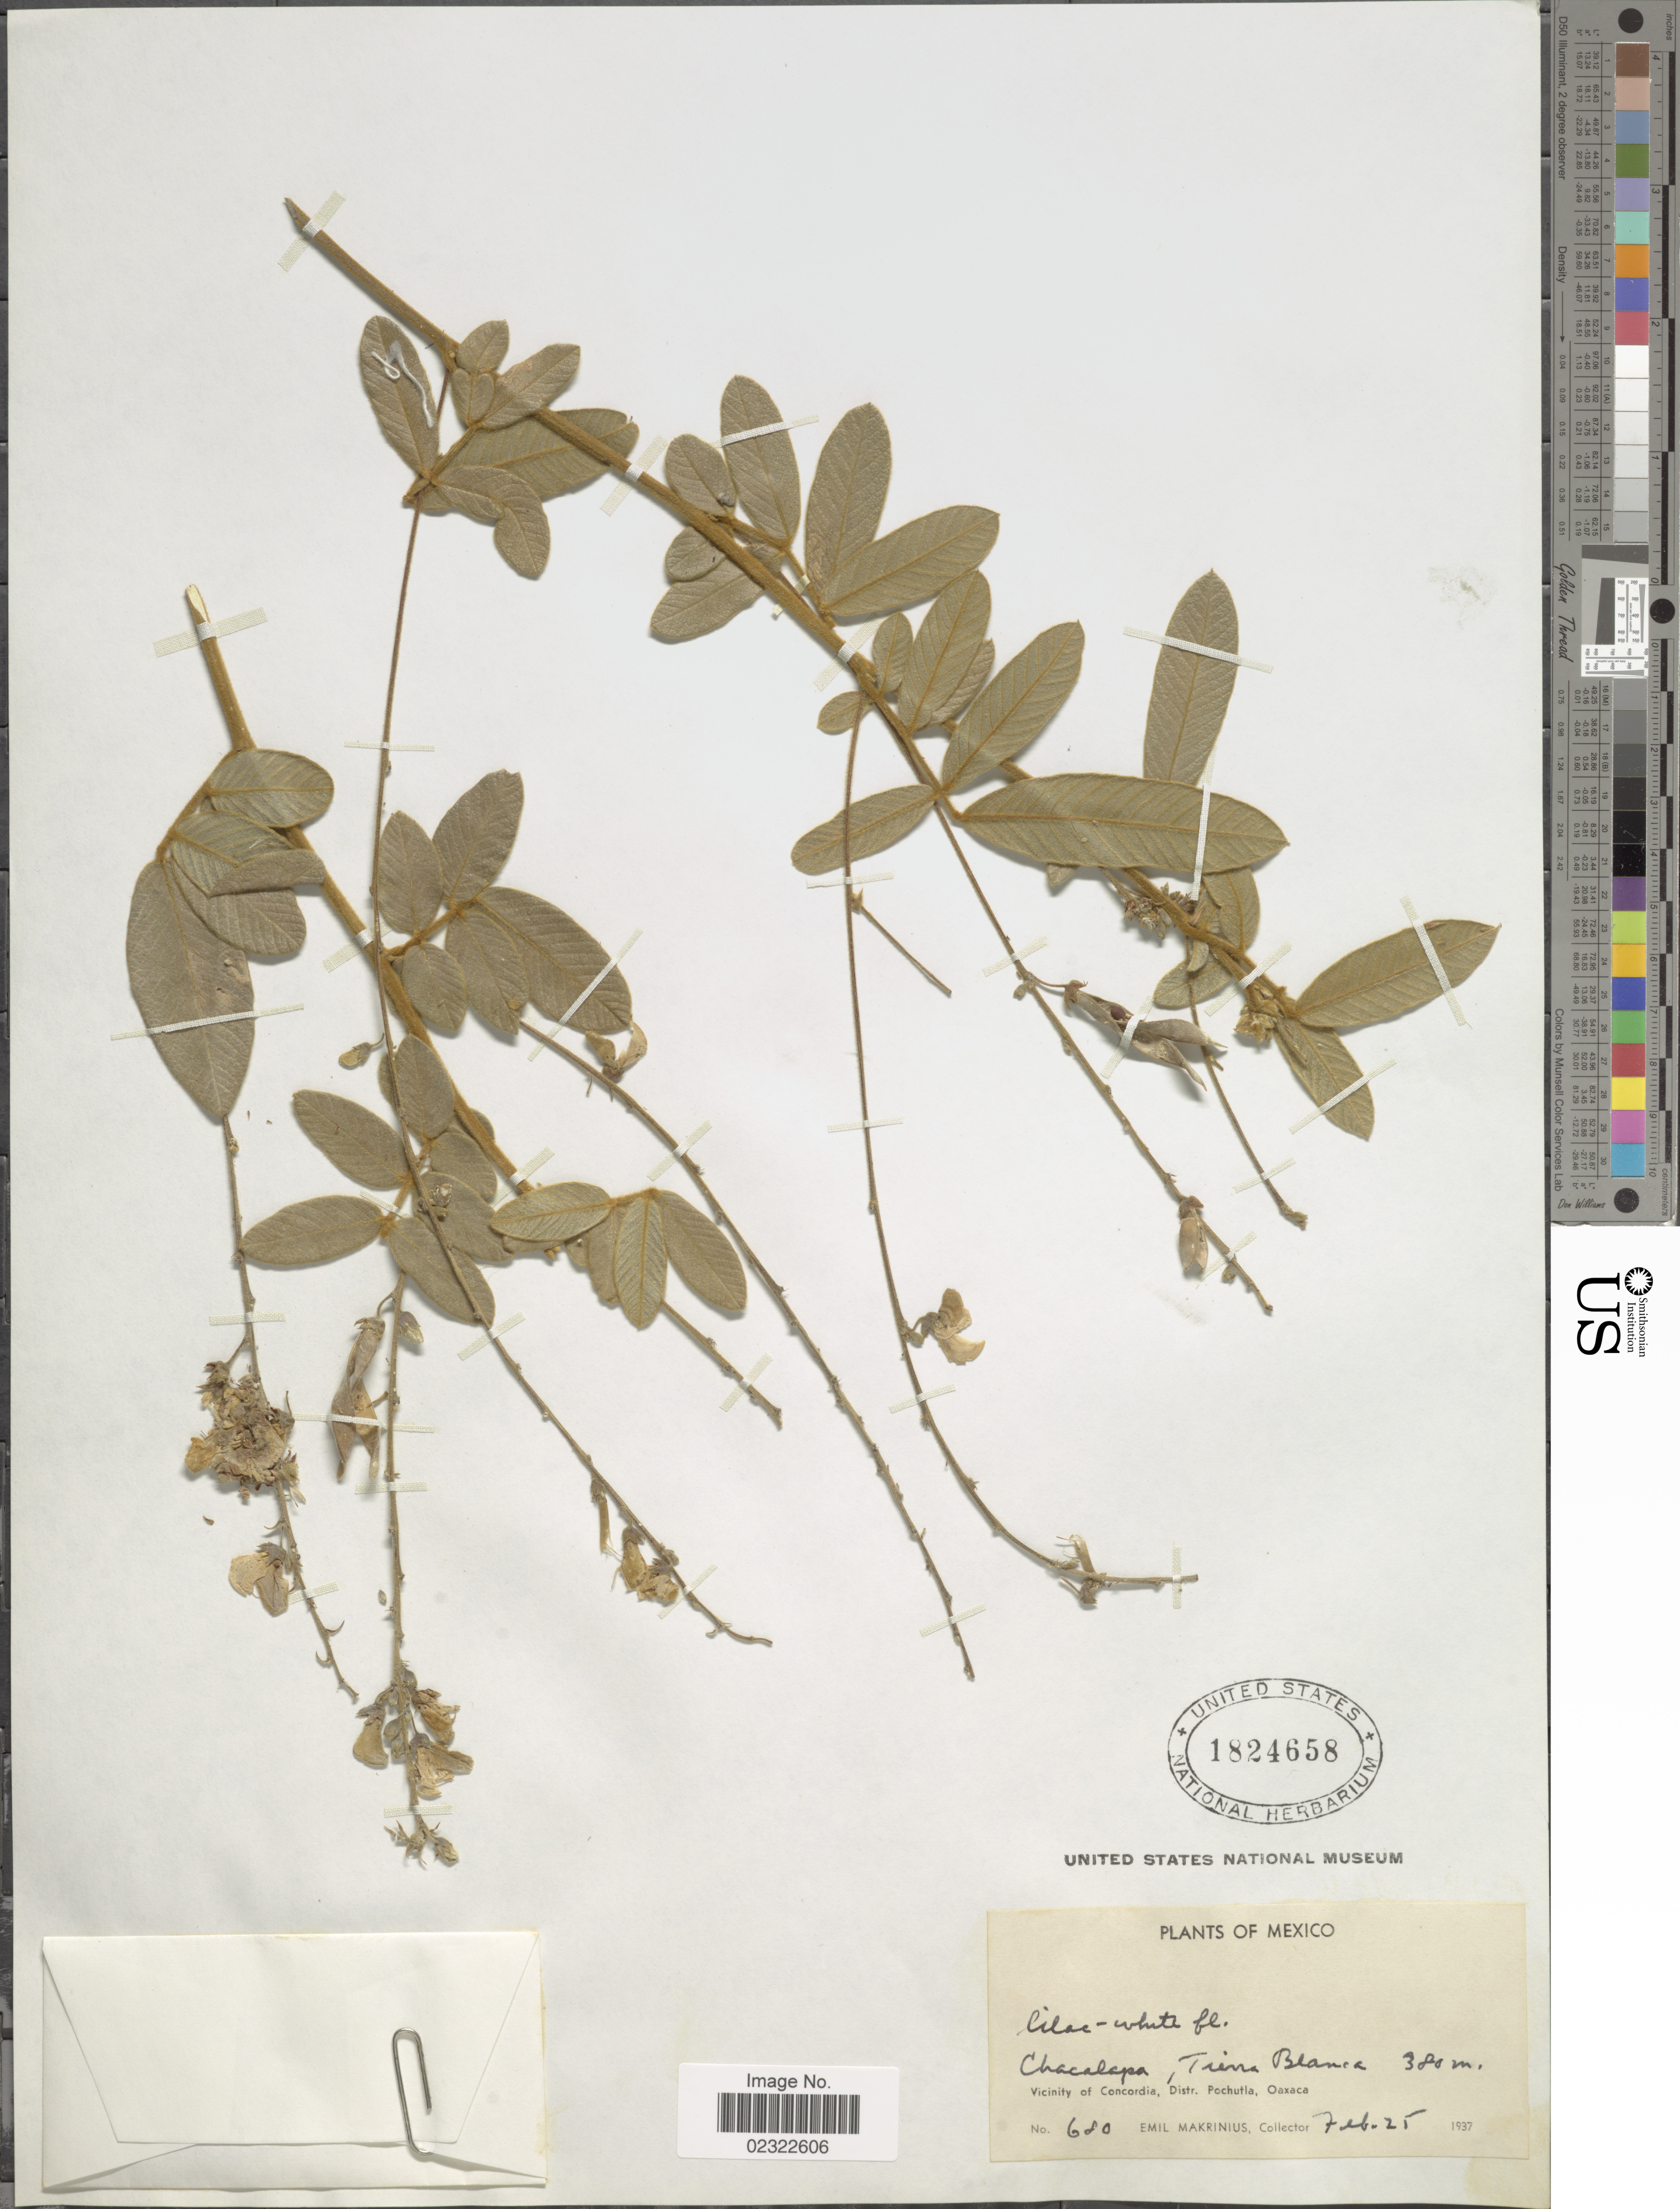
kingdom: Plantae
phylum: Tracheophyta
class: Magnoliopsida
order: Fabales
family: Fabaceae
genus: Tephrosia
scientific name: Tephrosia sp.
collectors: E. Makrinius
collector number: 680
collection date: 1937-02-25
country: Mexico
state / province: Oaxaca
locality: Chacalapa, Tierra Blanca, Vicinity of Concordia, Distr. Pochutla, Oaxaca.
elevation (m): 380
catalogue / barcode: US 1824658